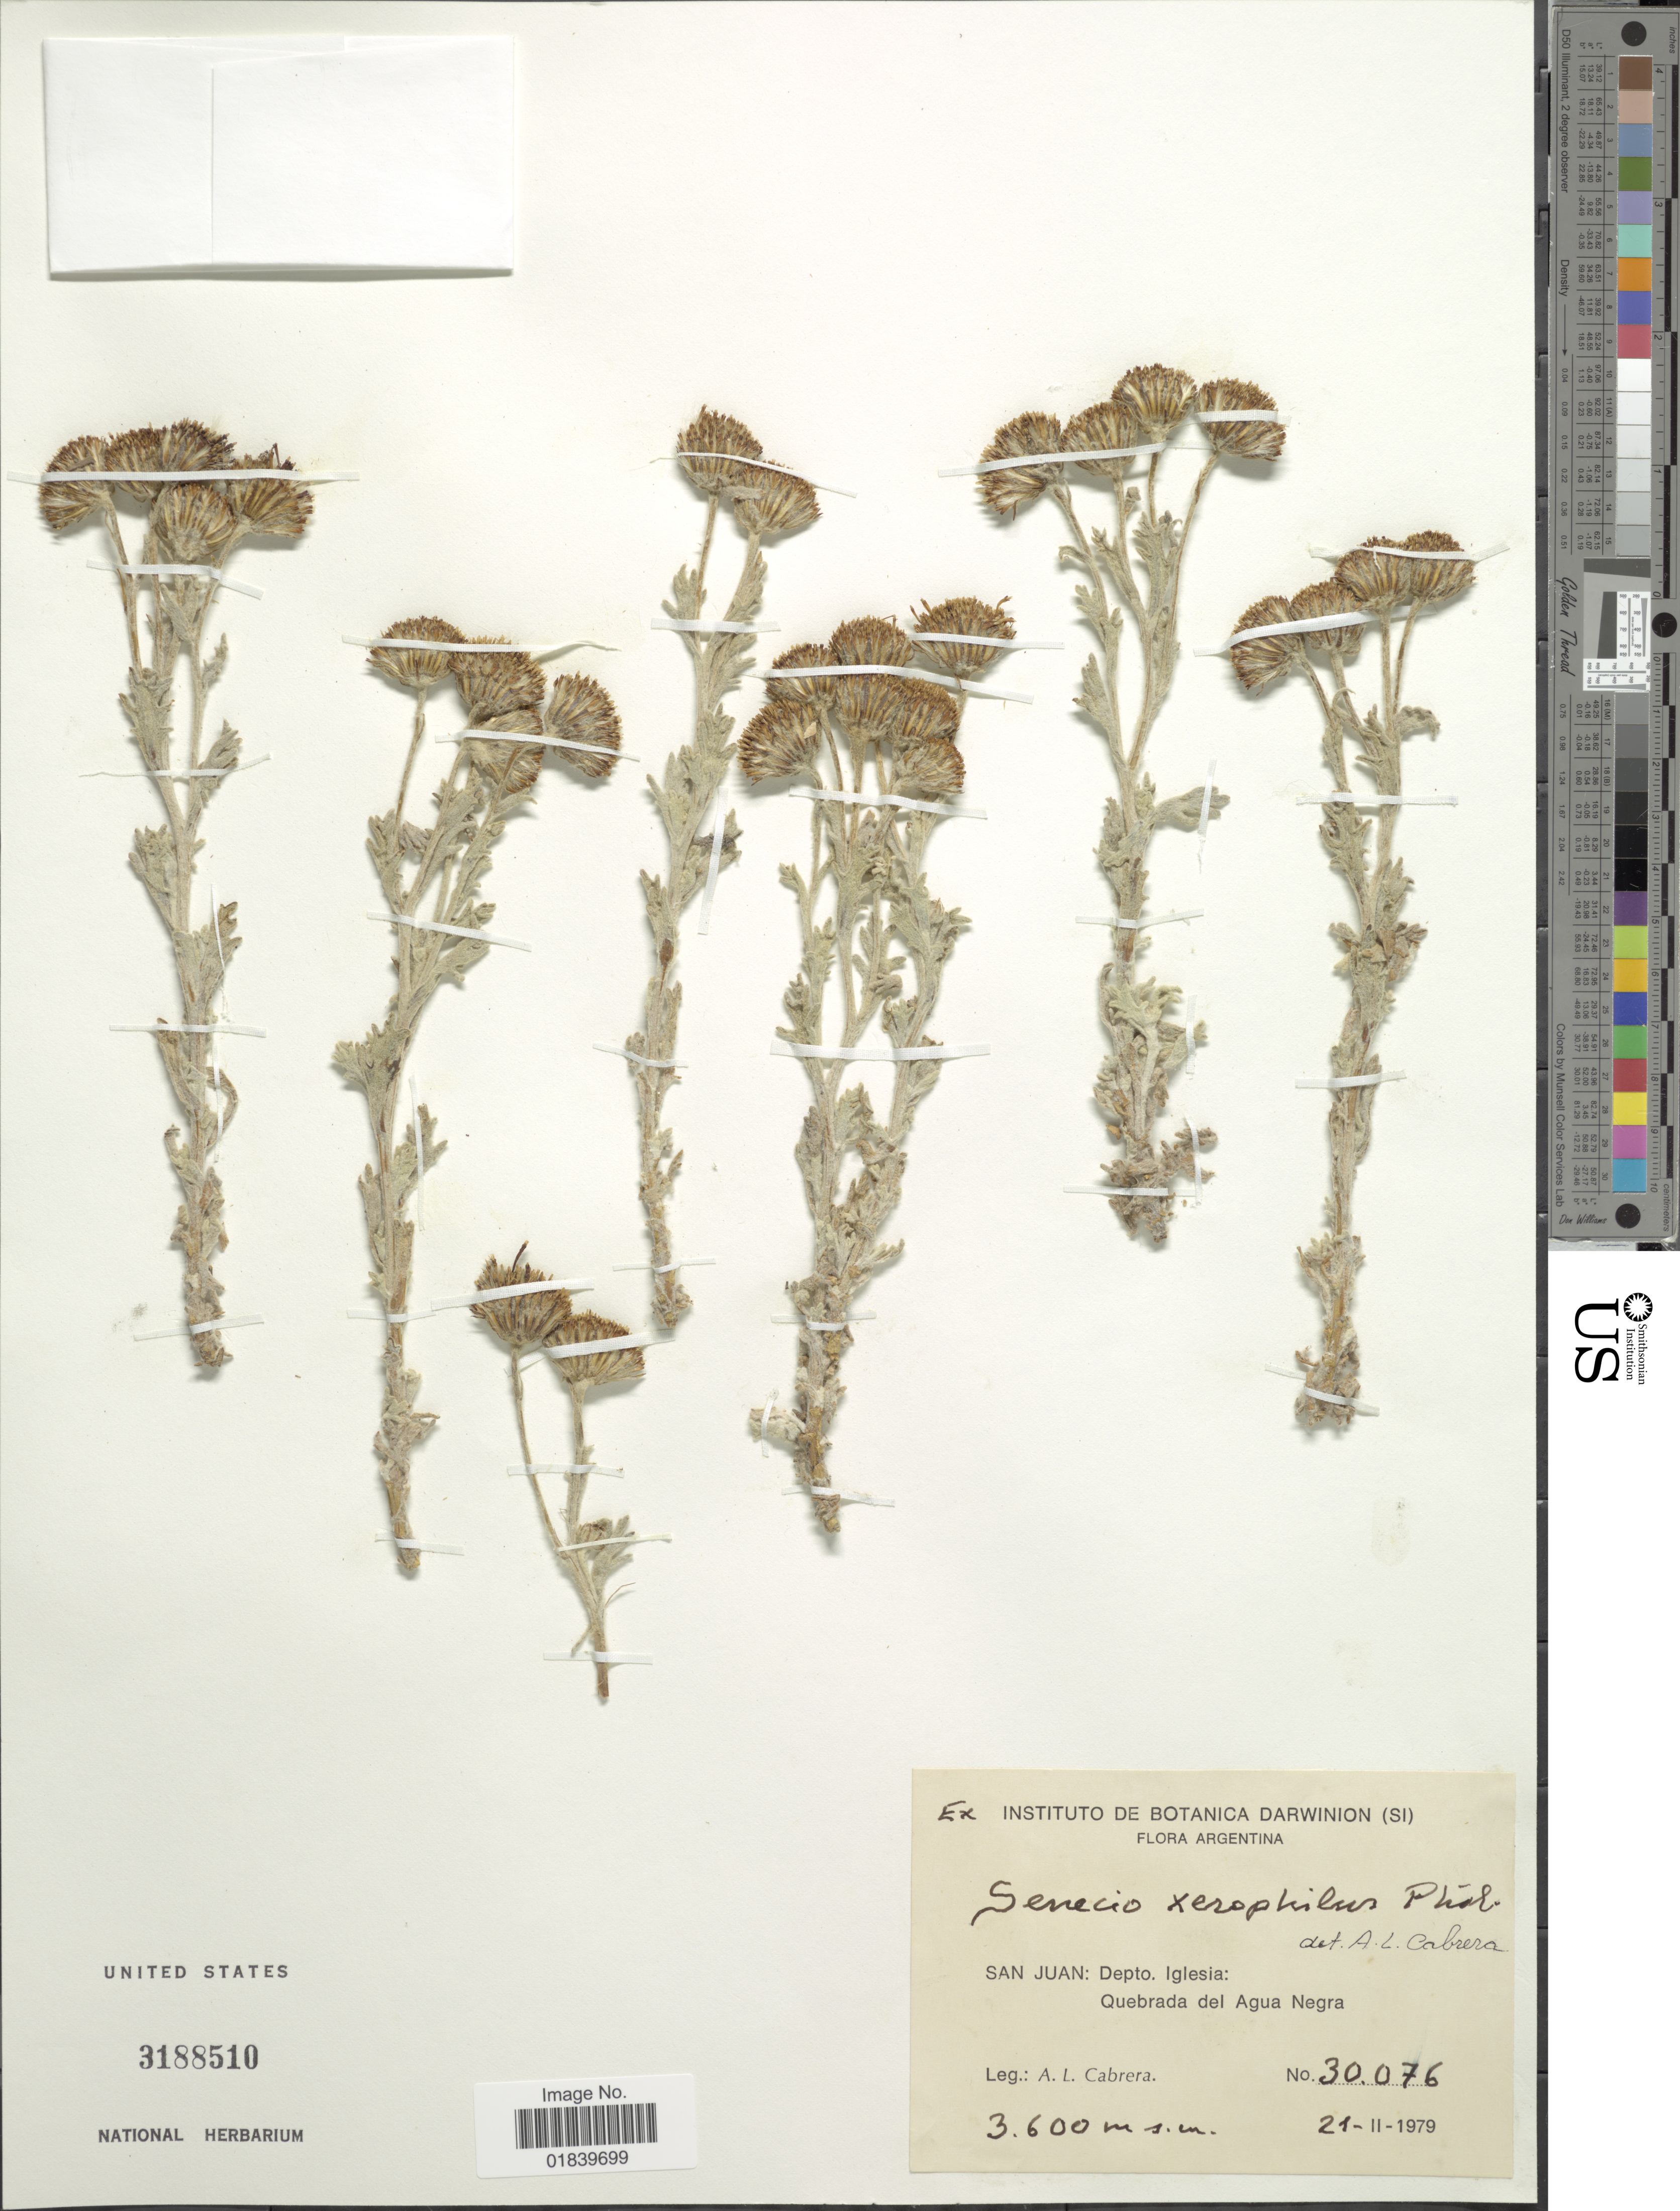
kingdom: Plantae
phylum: Tracheophyta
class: Magnoliopsida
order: Asterales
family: Asteraceae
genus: Senecio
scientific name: Senecio xerophilus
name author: Phil.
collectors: A. L. Cabrera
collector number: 30076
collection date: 1979-02-21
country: Argentina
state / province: San Juan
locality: San Juan: Depto. Iglesia. Quebrada del Agua Negra.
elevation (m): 3600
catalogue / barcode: US 3188510